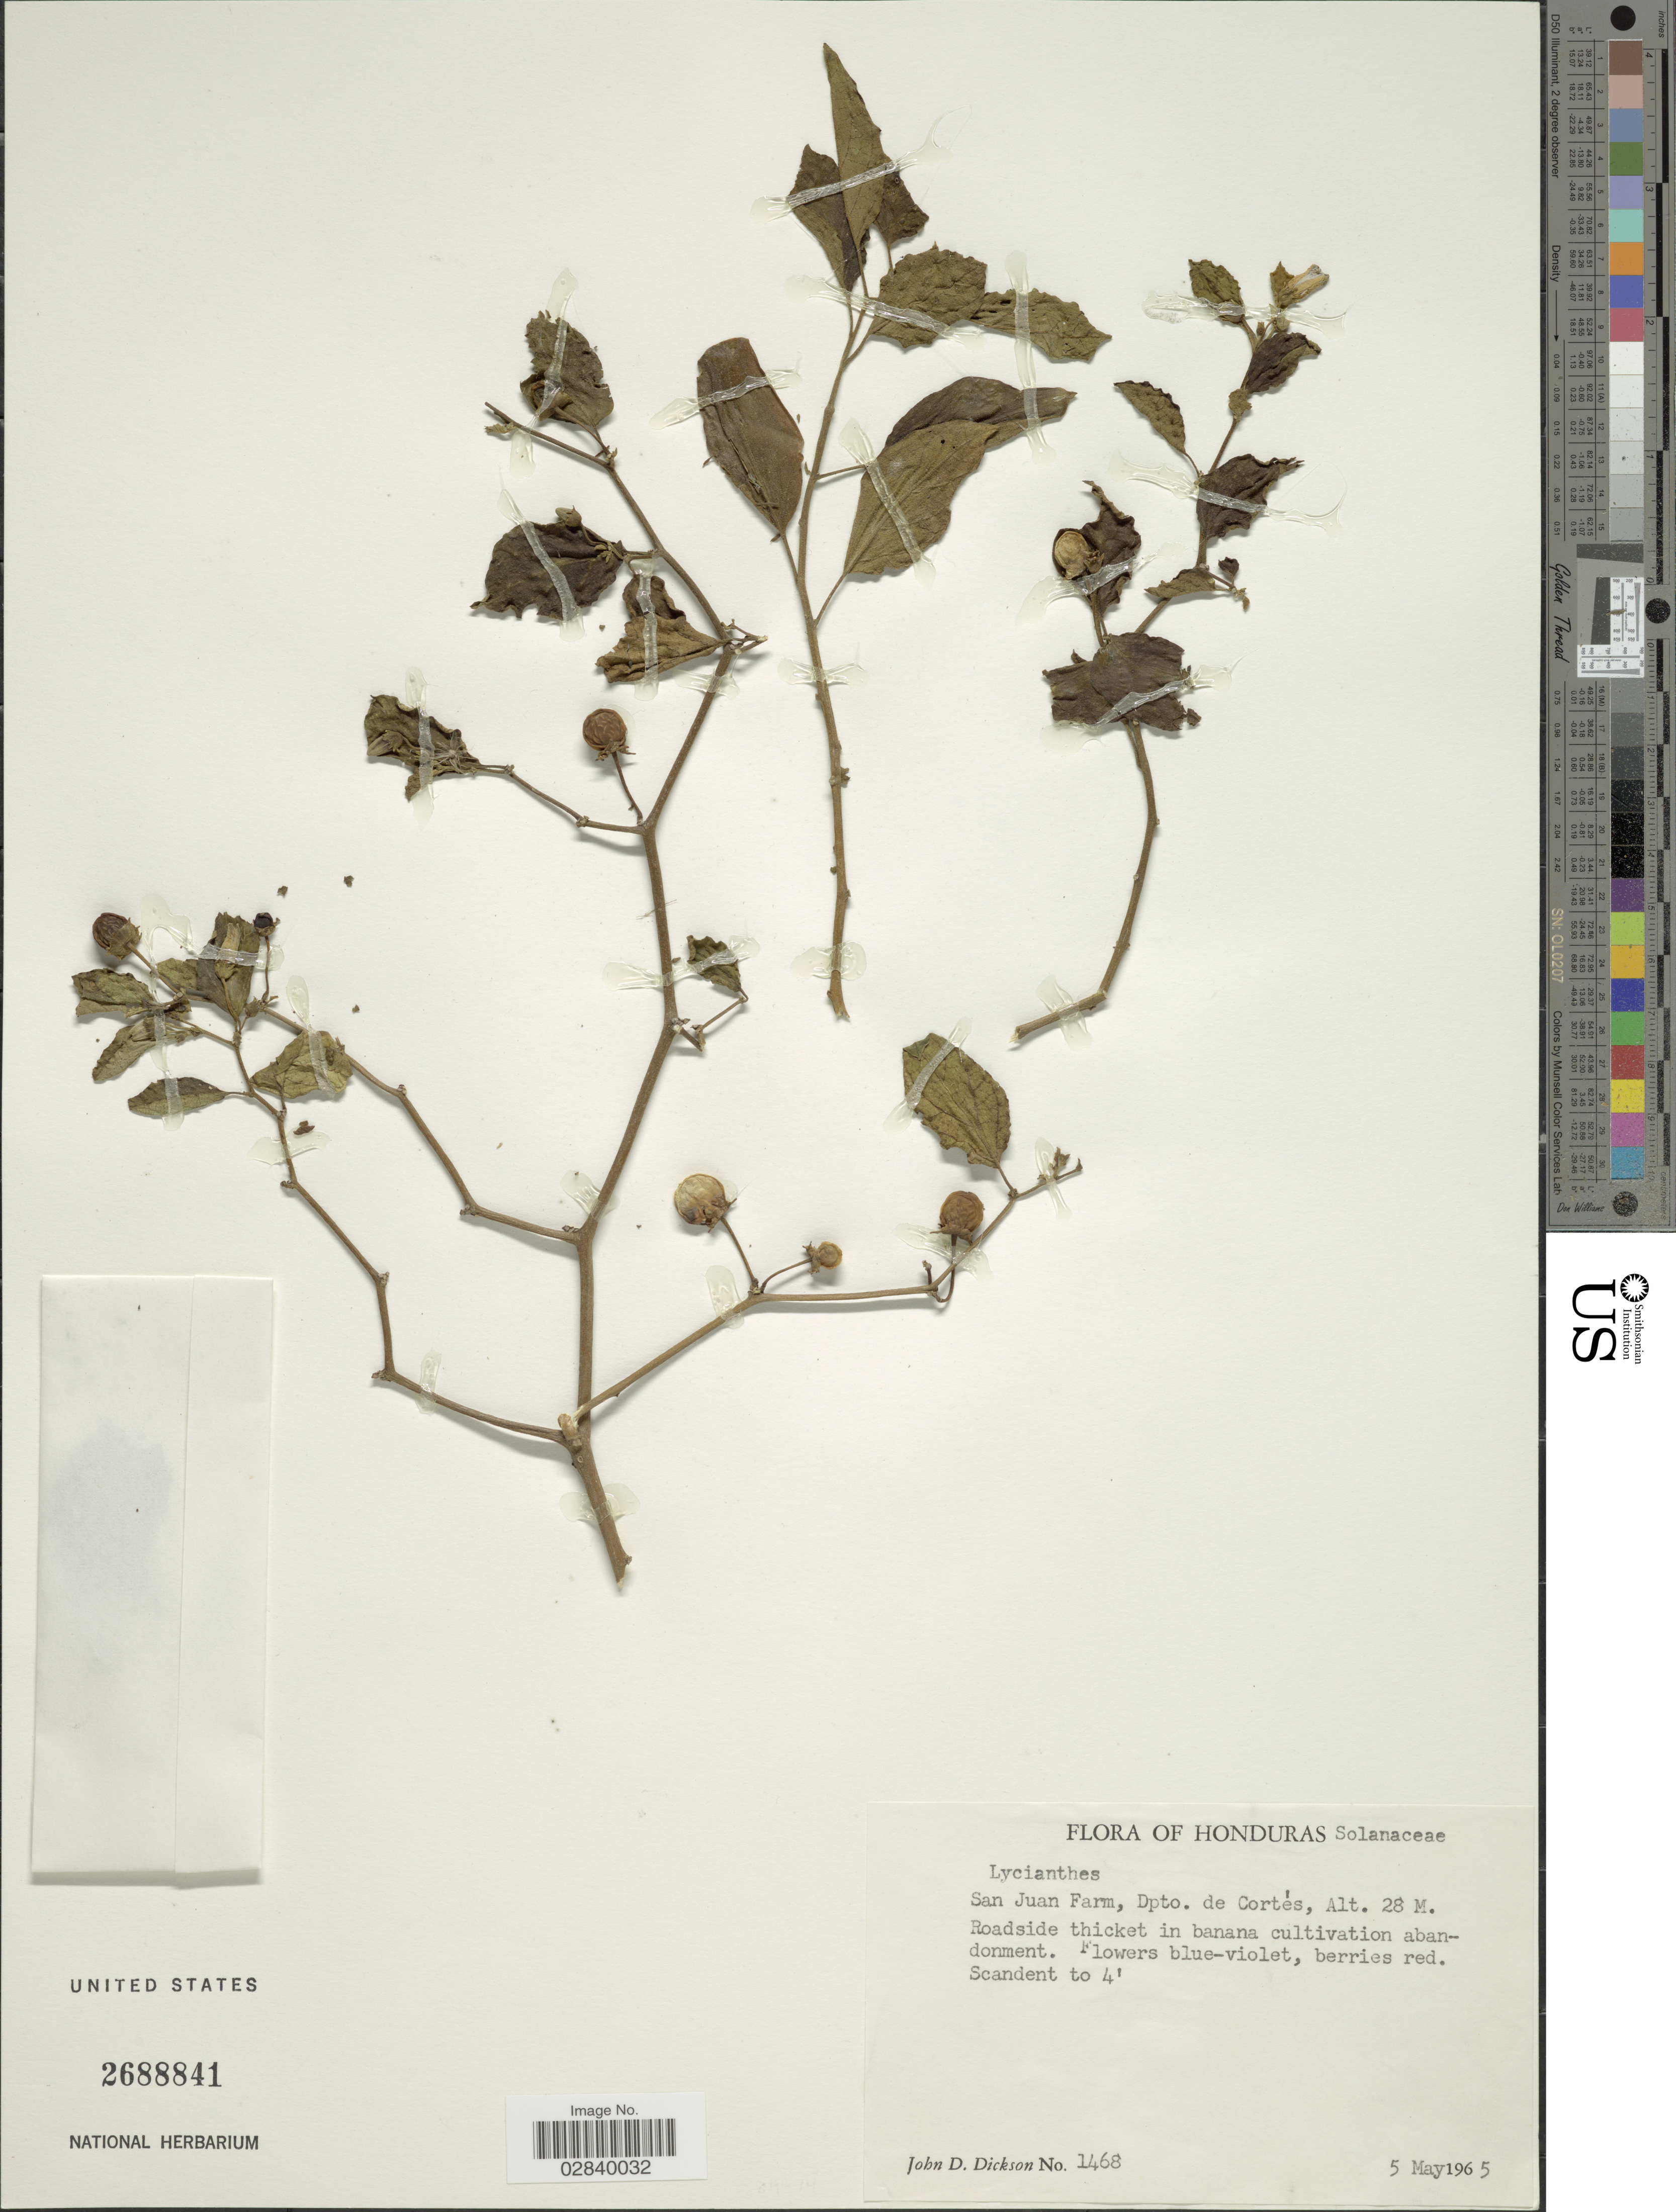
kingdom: Plantae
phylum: Tracheophyta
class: Magnoliopsida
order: Solanales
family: Solanaceae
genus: Lycianthes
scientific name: Lycianthes sp.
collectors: J. Dickson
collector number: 1468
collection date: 1965-05-05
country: Honduras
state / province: Cortés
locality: San Juan Farm, Dpto. de Cortés.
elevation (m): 28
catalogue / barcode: US 2688841